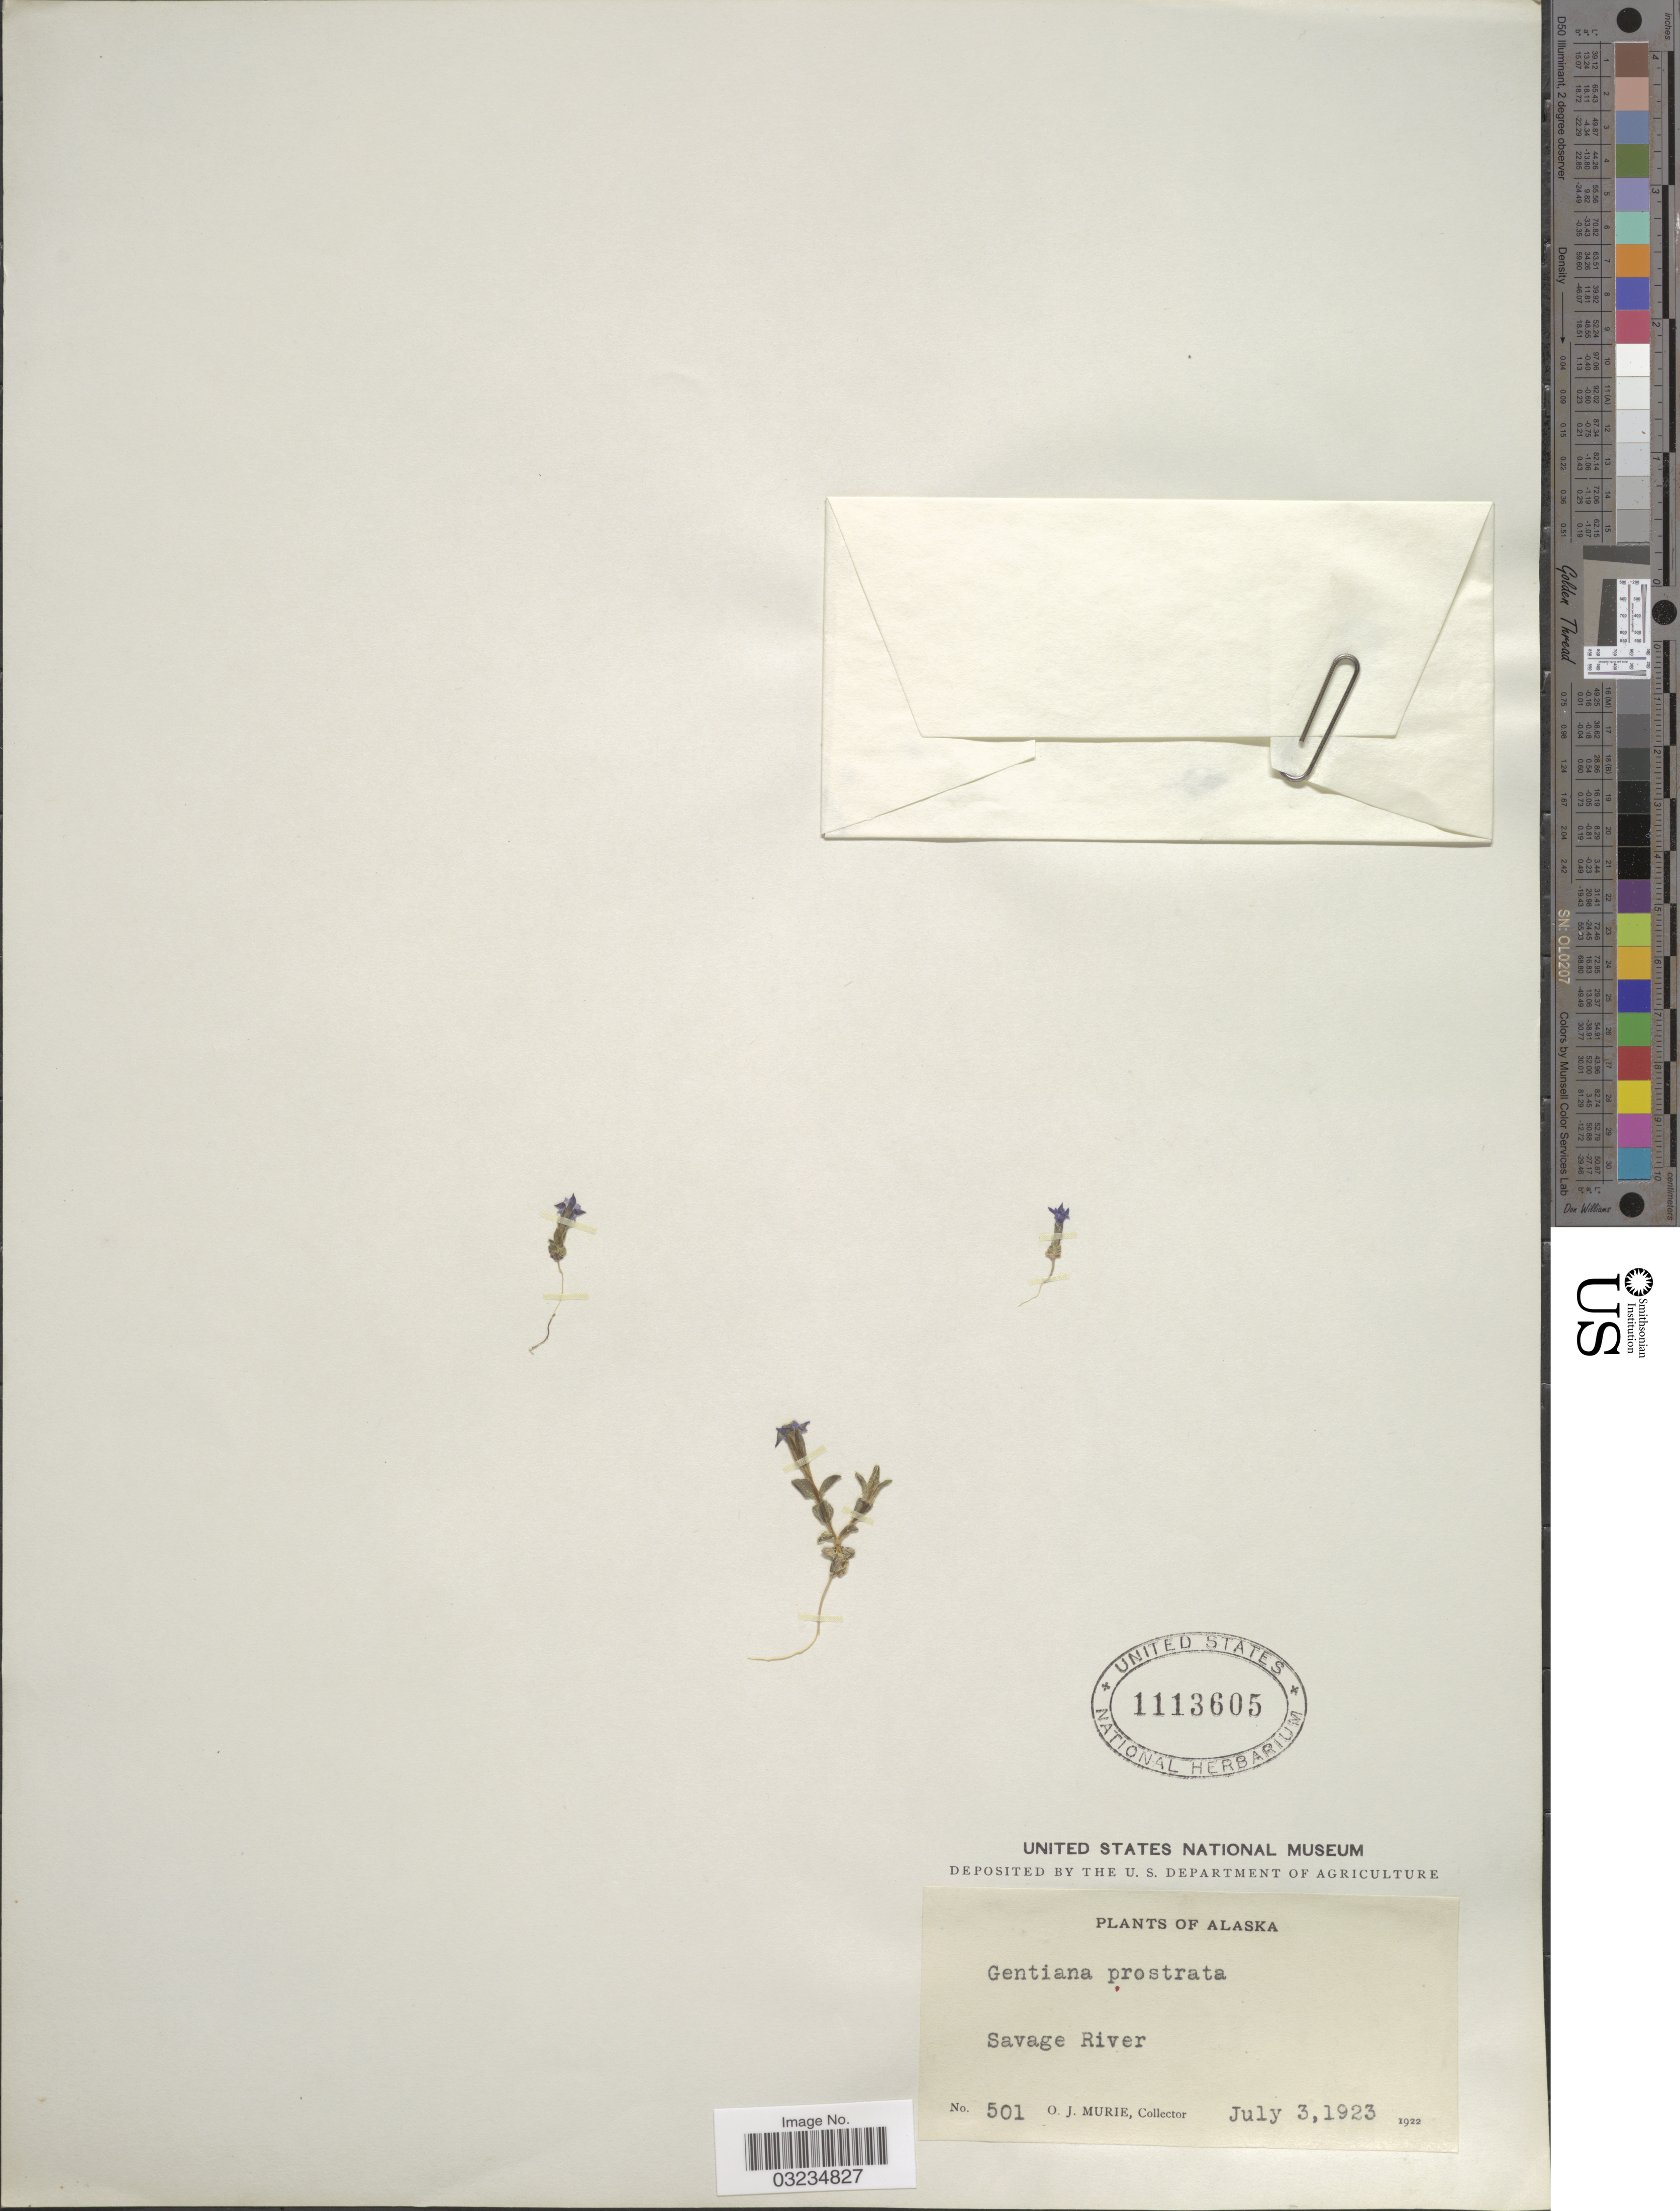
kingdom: Plantae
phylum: Tracheophyta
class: Magnoliopsida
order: Gentianales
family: Gentianaceae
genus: Gentiana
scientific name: Gentiana prostrata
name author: Haenke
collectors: O. Murie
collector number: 501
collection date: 1923-07-03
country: United States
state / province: Alaska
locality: Savage River.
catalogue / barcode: US 1113605